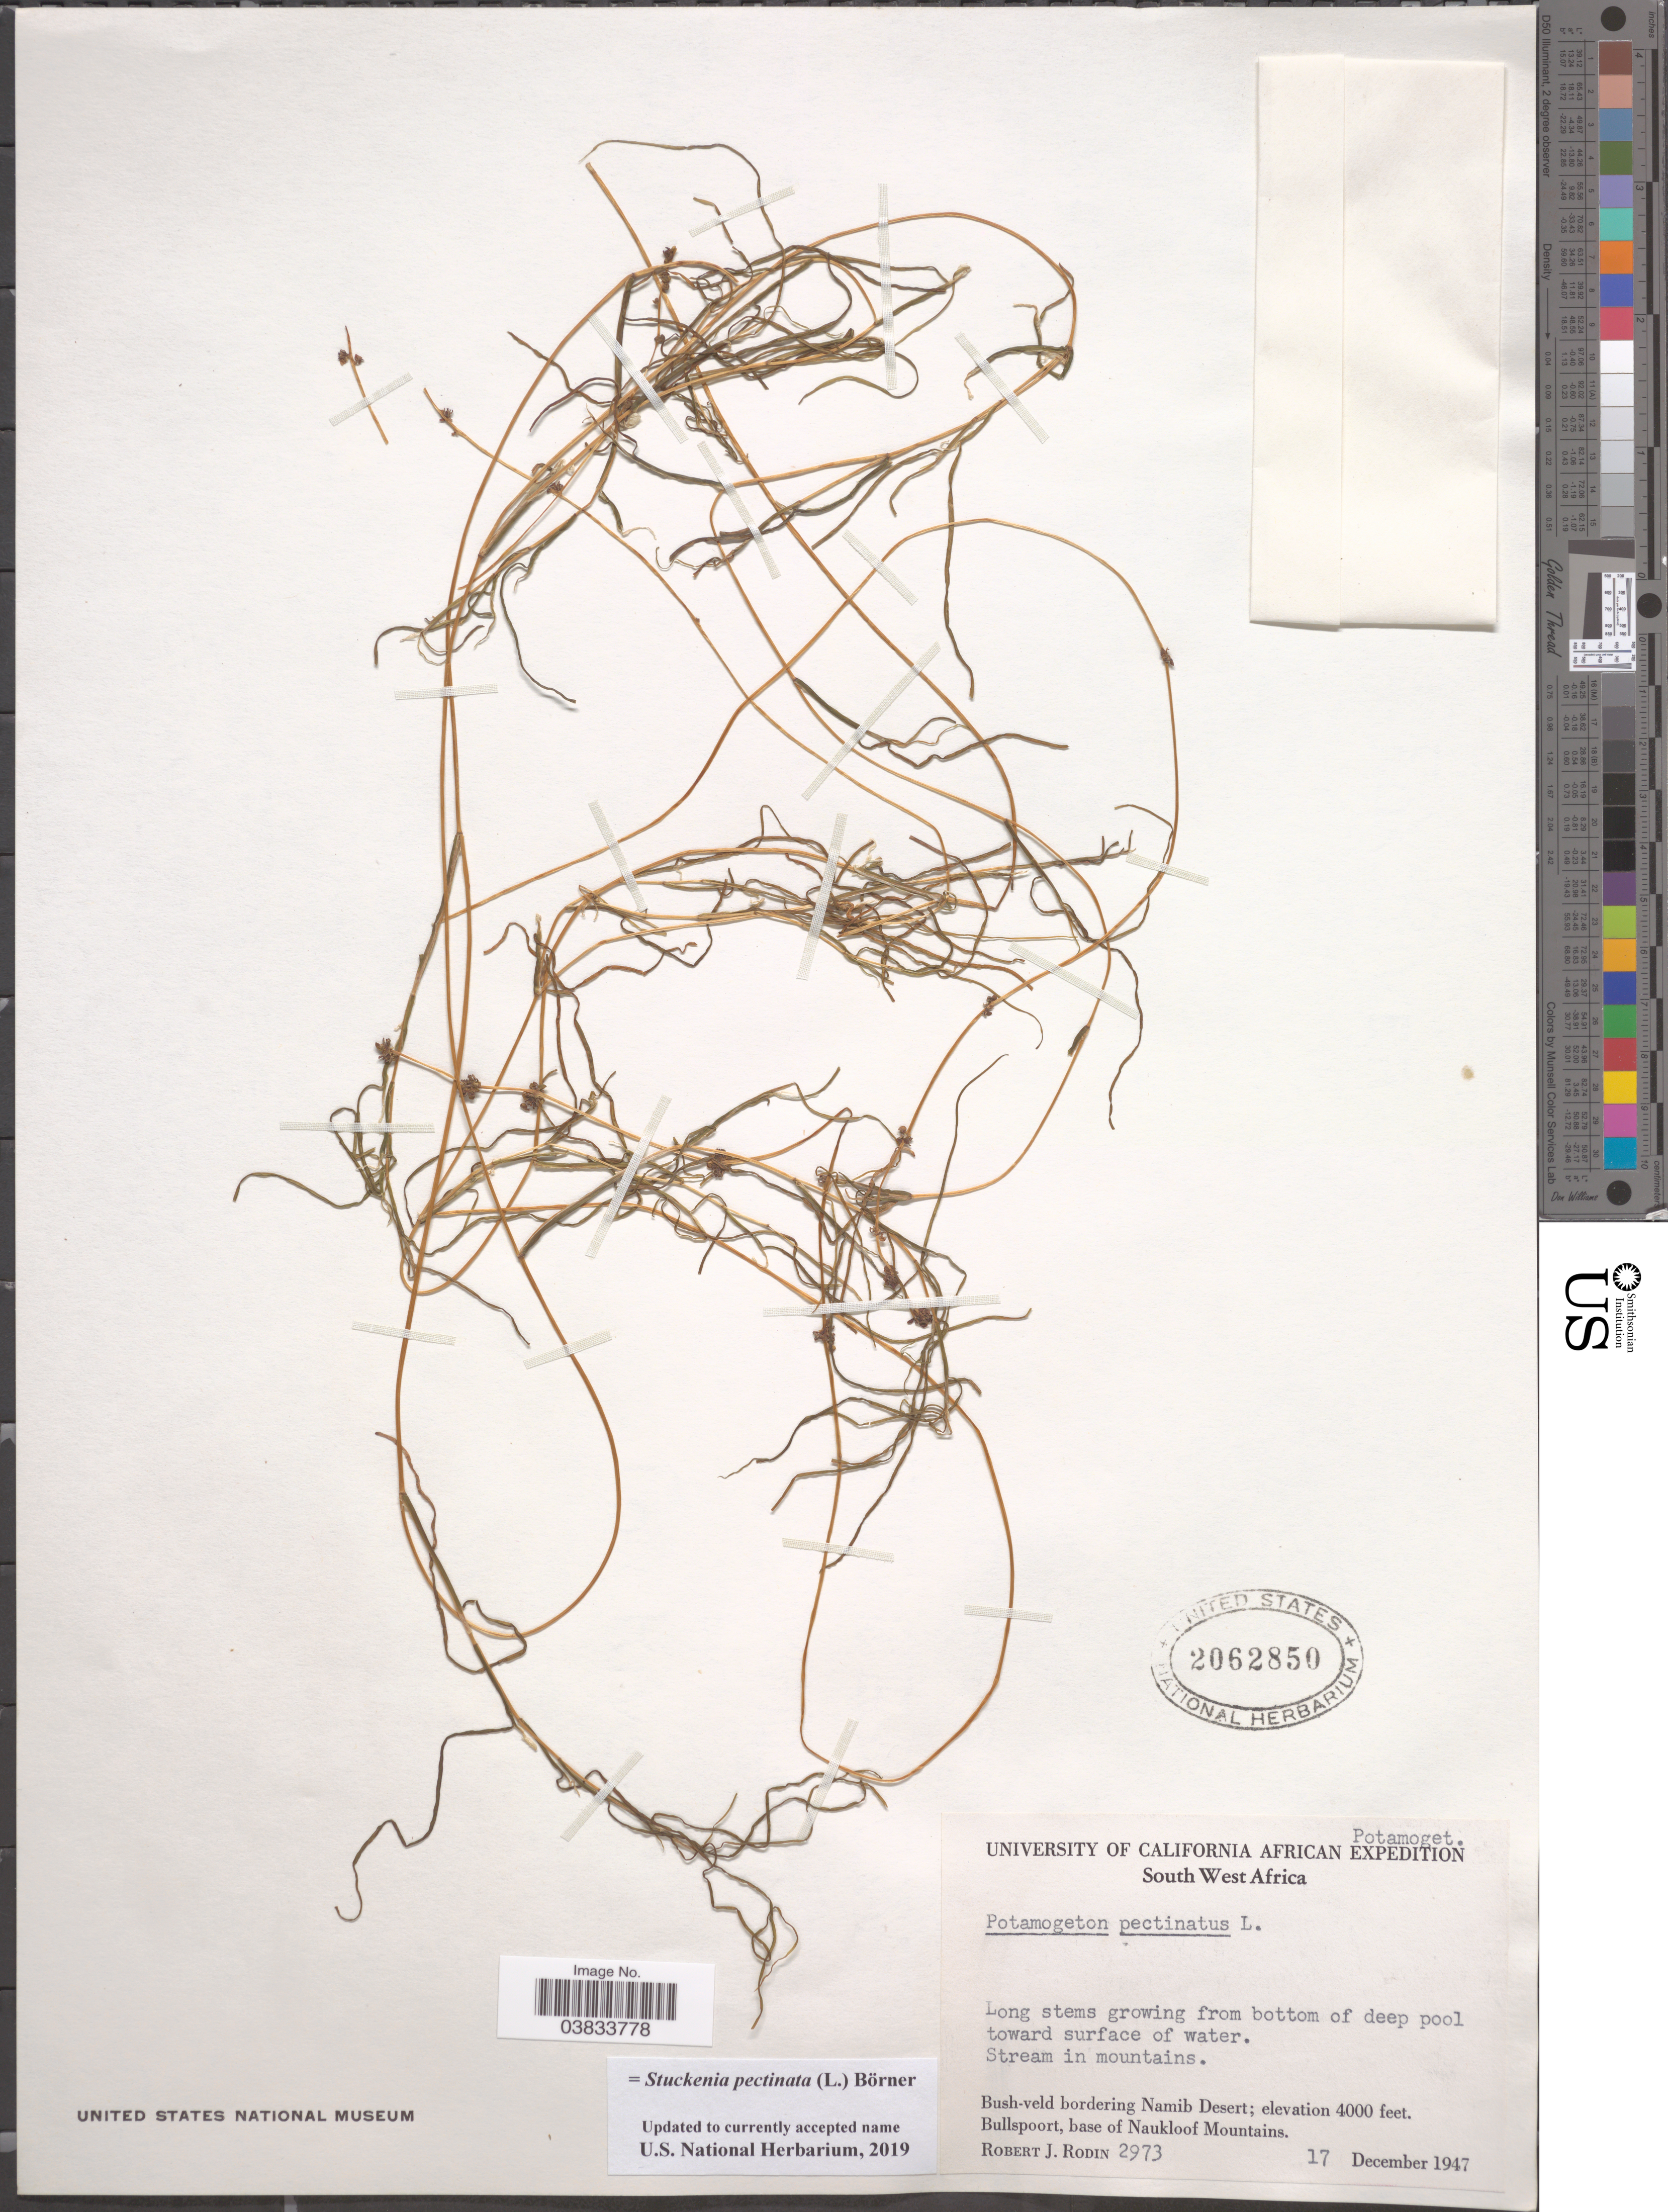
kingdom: Plantae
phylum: Tracheophyta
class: Liliopsida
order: Alismatales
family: Potamogetonaceae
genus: Stuckenia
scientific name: Stuckenia pectinata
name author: (L.) Börner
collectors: R. J. Rodin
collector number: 2973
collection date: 1947-12-17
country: Namibia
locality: South West Africa. Bush-veld bordering Namib Desert. Bullspoort, base of Naukloof Mountains.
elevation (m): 1219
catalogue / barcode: US 2062850